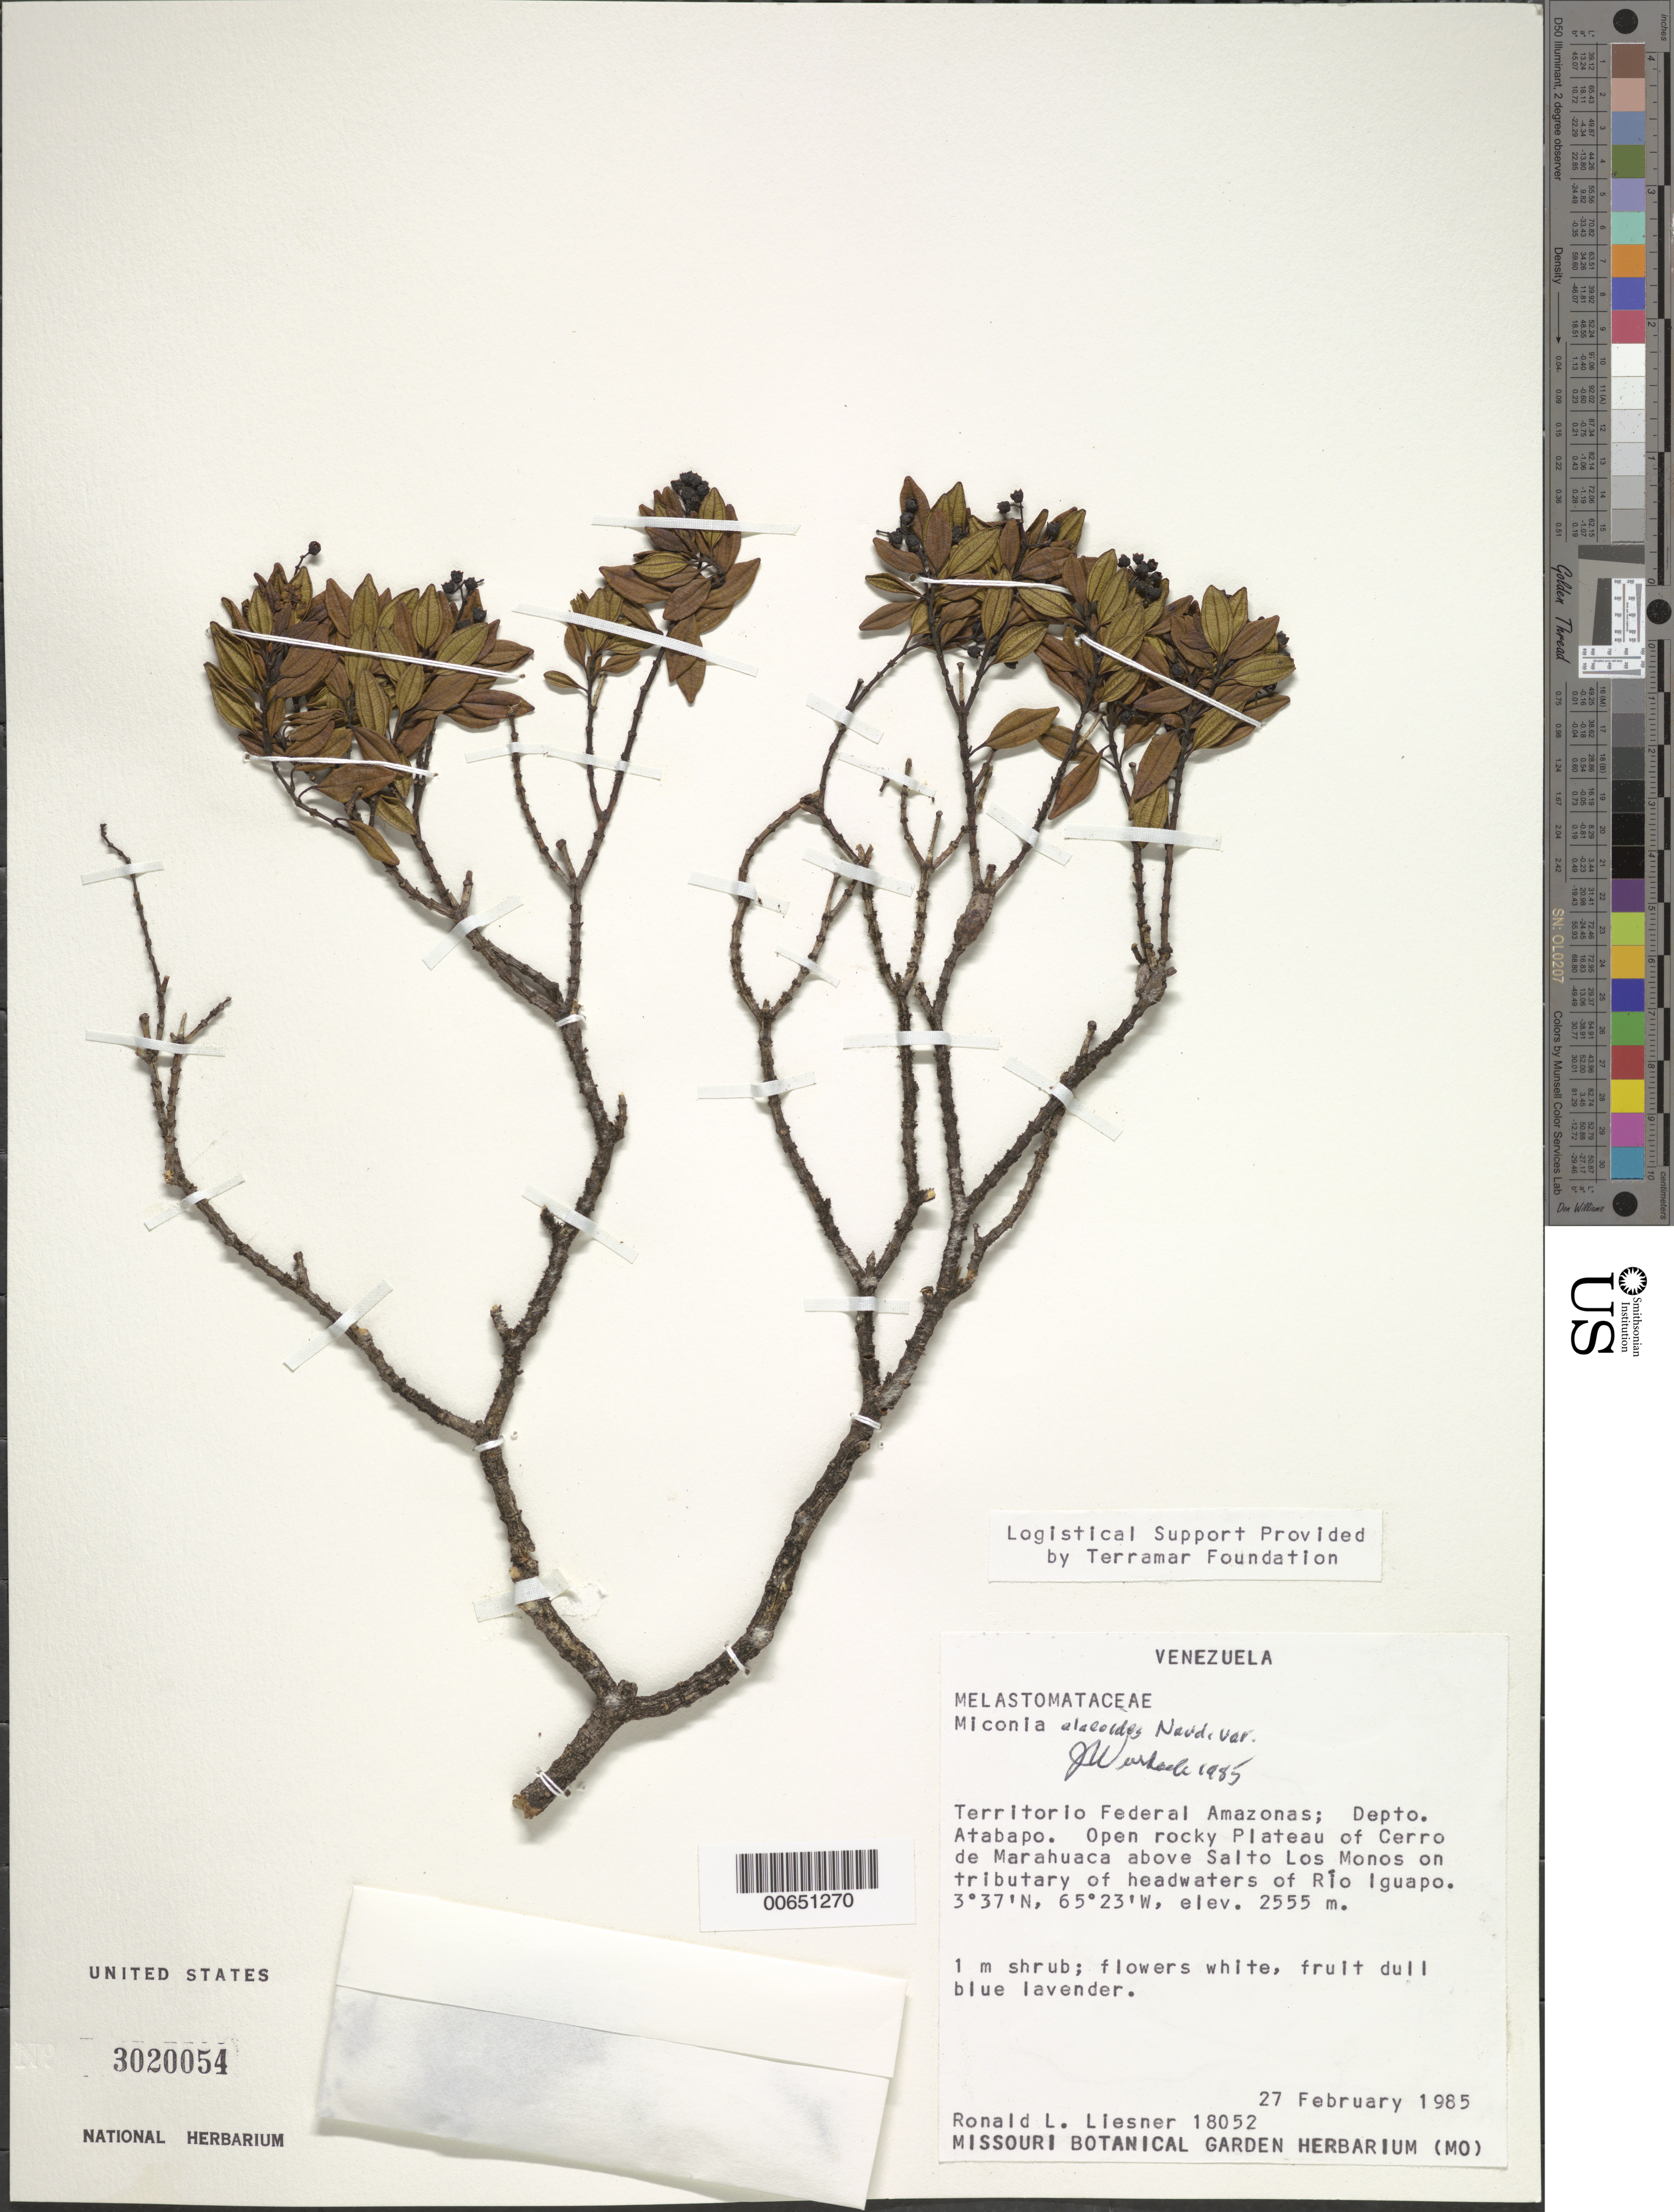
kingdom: Plantae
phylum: Tracheophyta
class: Magnoliopsida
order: Myrtales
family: Melastomataceae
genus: Miconia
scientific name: Miconia elaeoides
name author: Naudin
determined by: Wurdack, John J., (US), US (UNITED STATES)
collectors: R. L. Liesner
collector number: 18052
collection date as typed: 27-Feb-85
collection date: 1985-02-27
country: Venezuela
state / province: Amazonas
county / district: Atabapo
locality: Cerro de Marahuaca Plateau, above Salto Los Monos on trib of headwaters of Río Iguapo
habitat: Open rocky plateau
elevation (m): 2555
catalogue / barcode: US 3020054